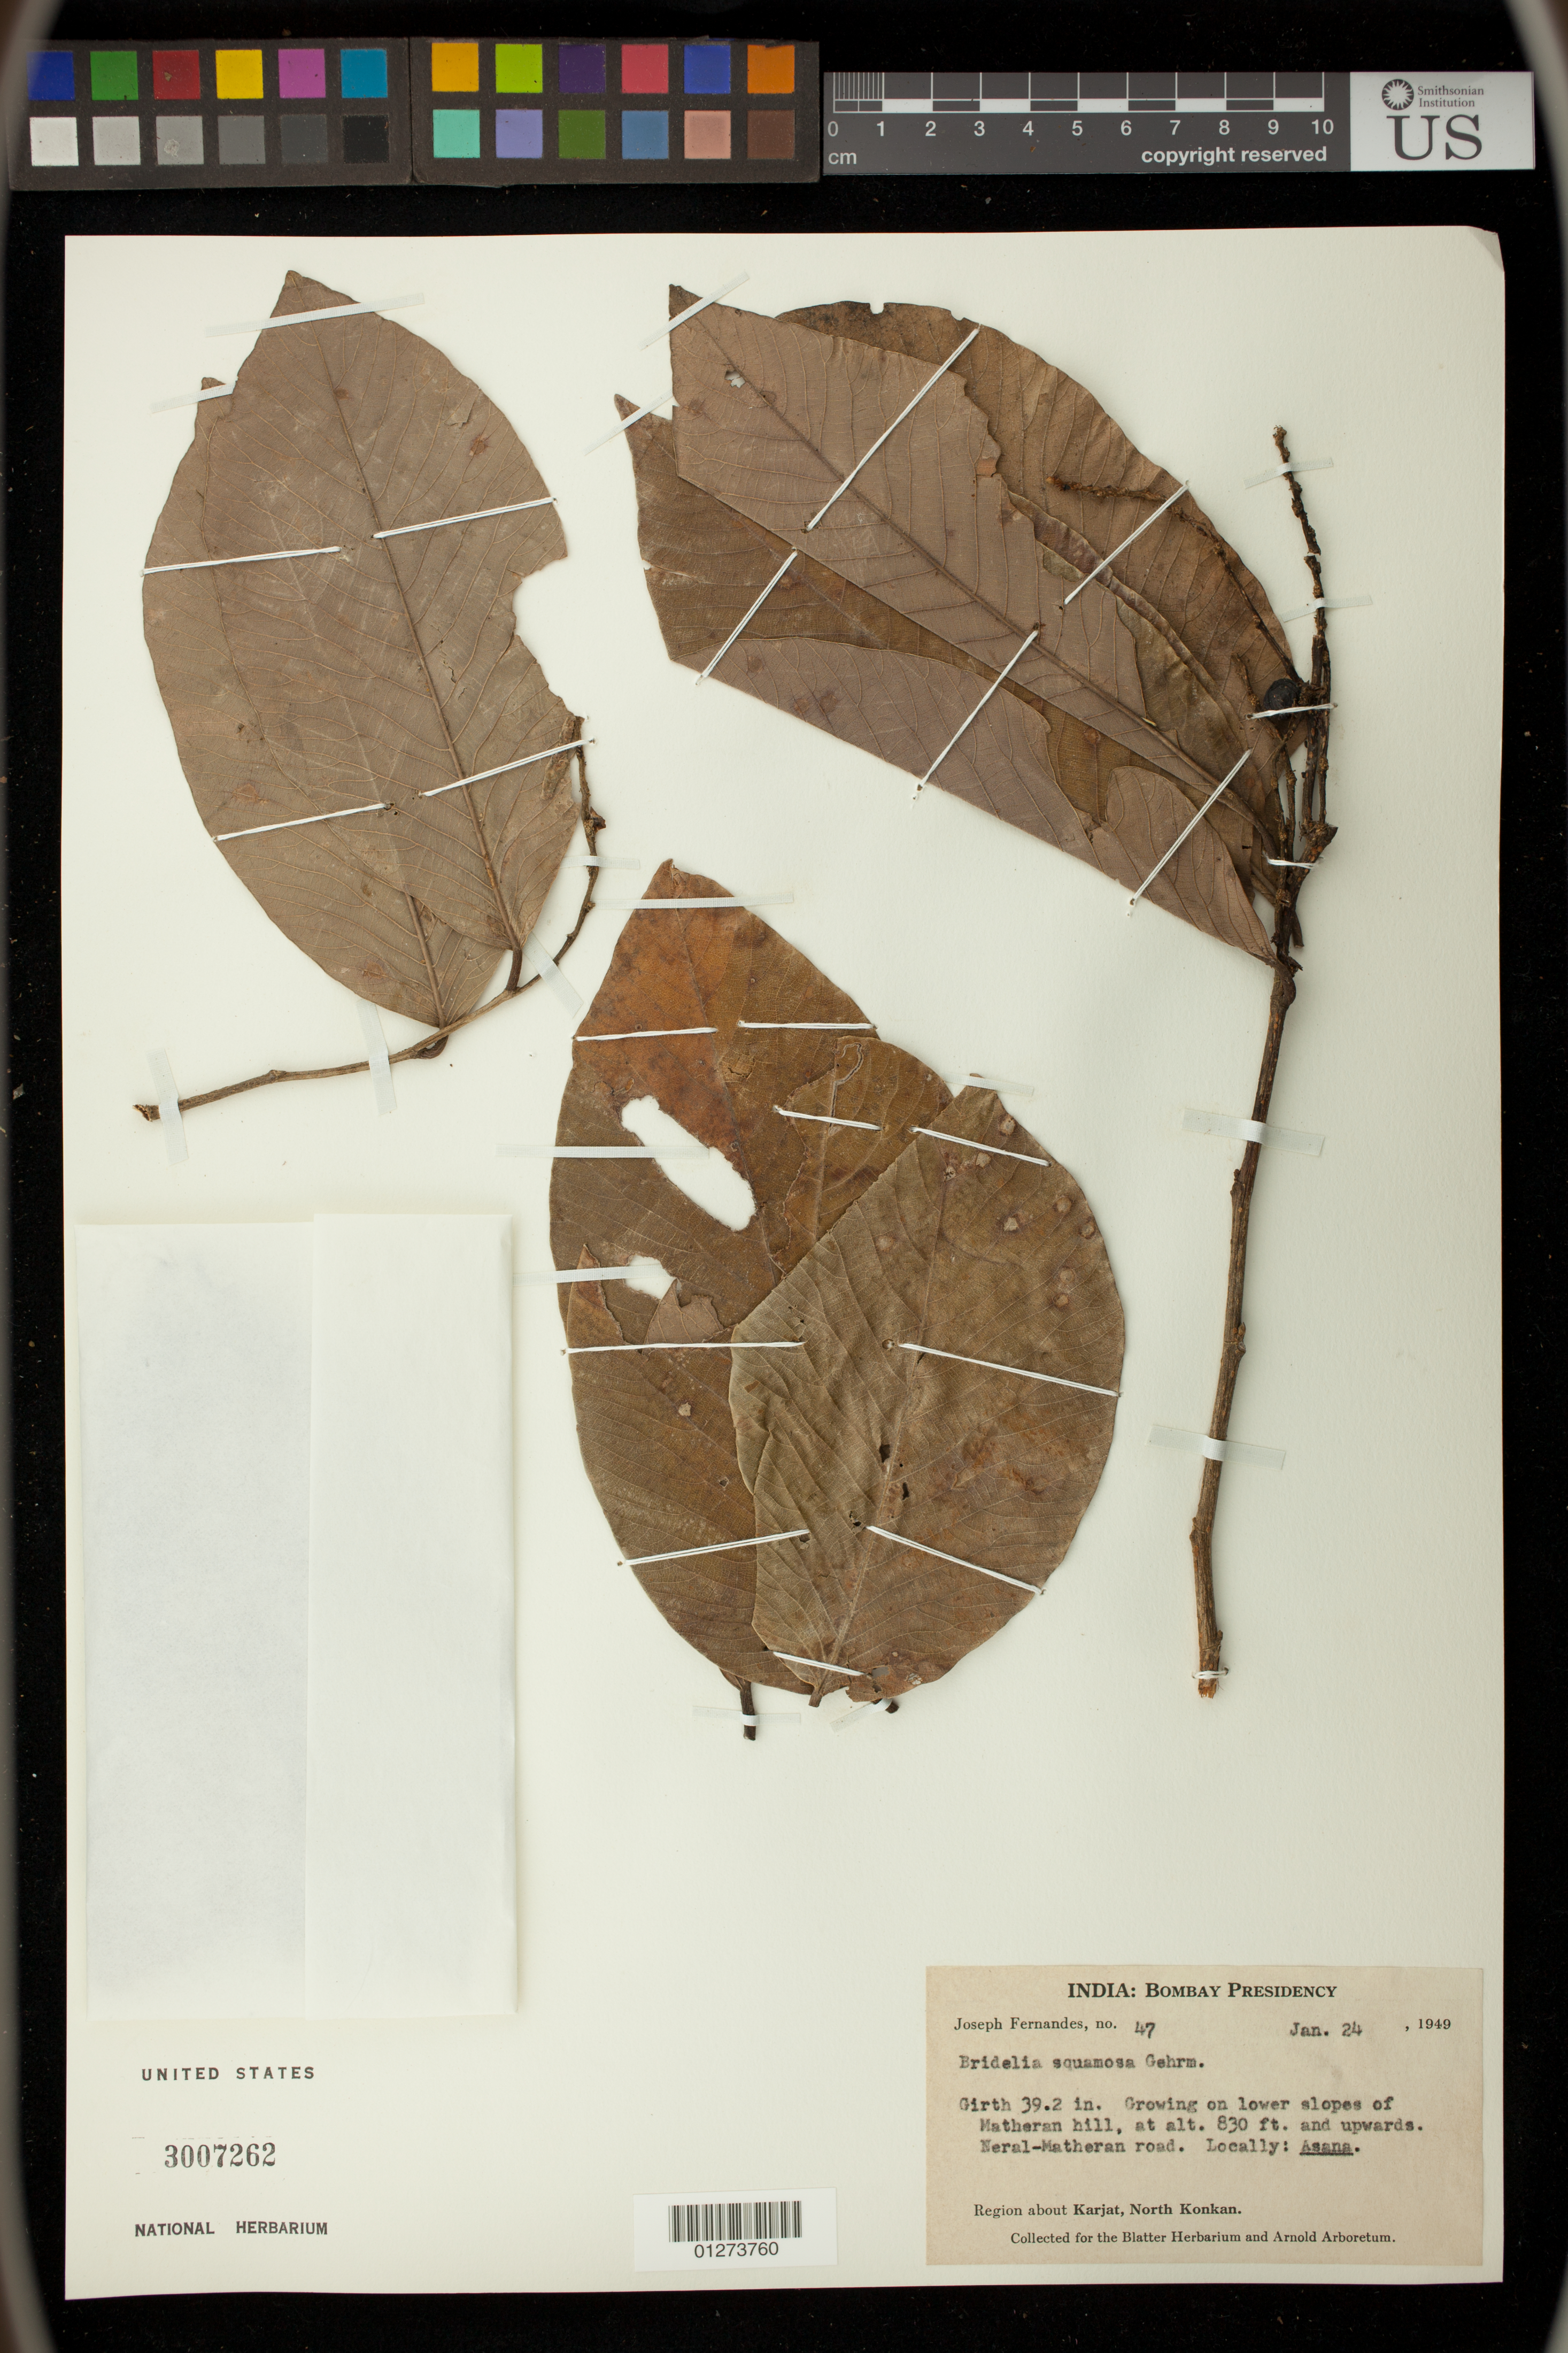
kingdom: Plantae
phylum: Tracheophyta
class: Magnoliopsida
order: Malpighiales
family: Phyllanthaceae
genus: Bridelia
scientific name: Bridelia retusa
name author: (L.) A. Juss.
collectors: J. Fernandes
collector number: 47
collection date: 1949-01-24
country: India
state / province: Maharashtra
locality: Lower slopes of Matheran hill. Neral-Matheran road. Region about Karjat, North Konkan.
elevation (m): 253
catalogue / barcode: US 3007262